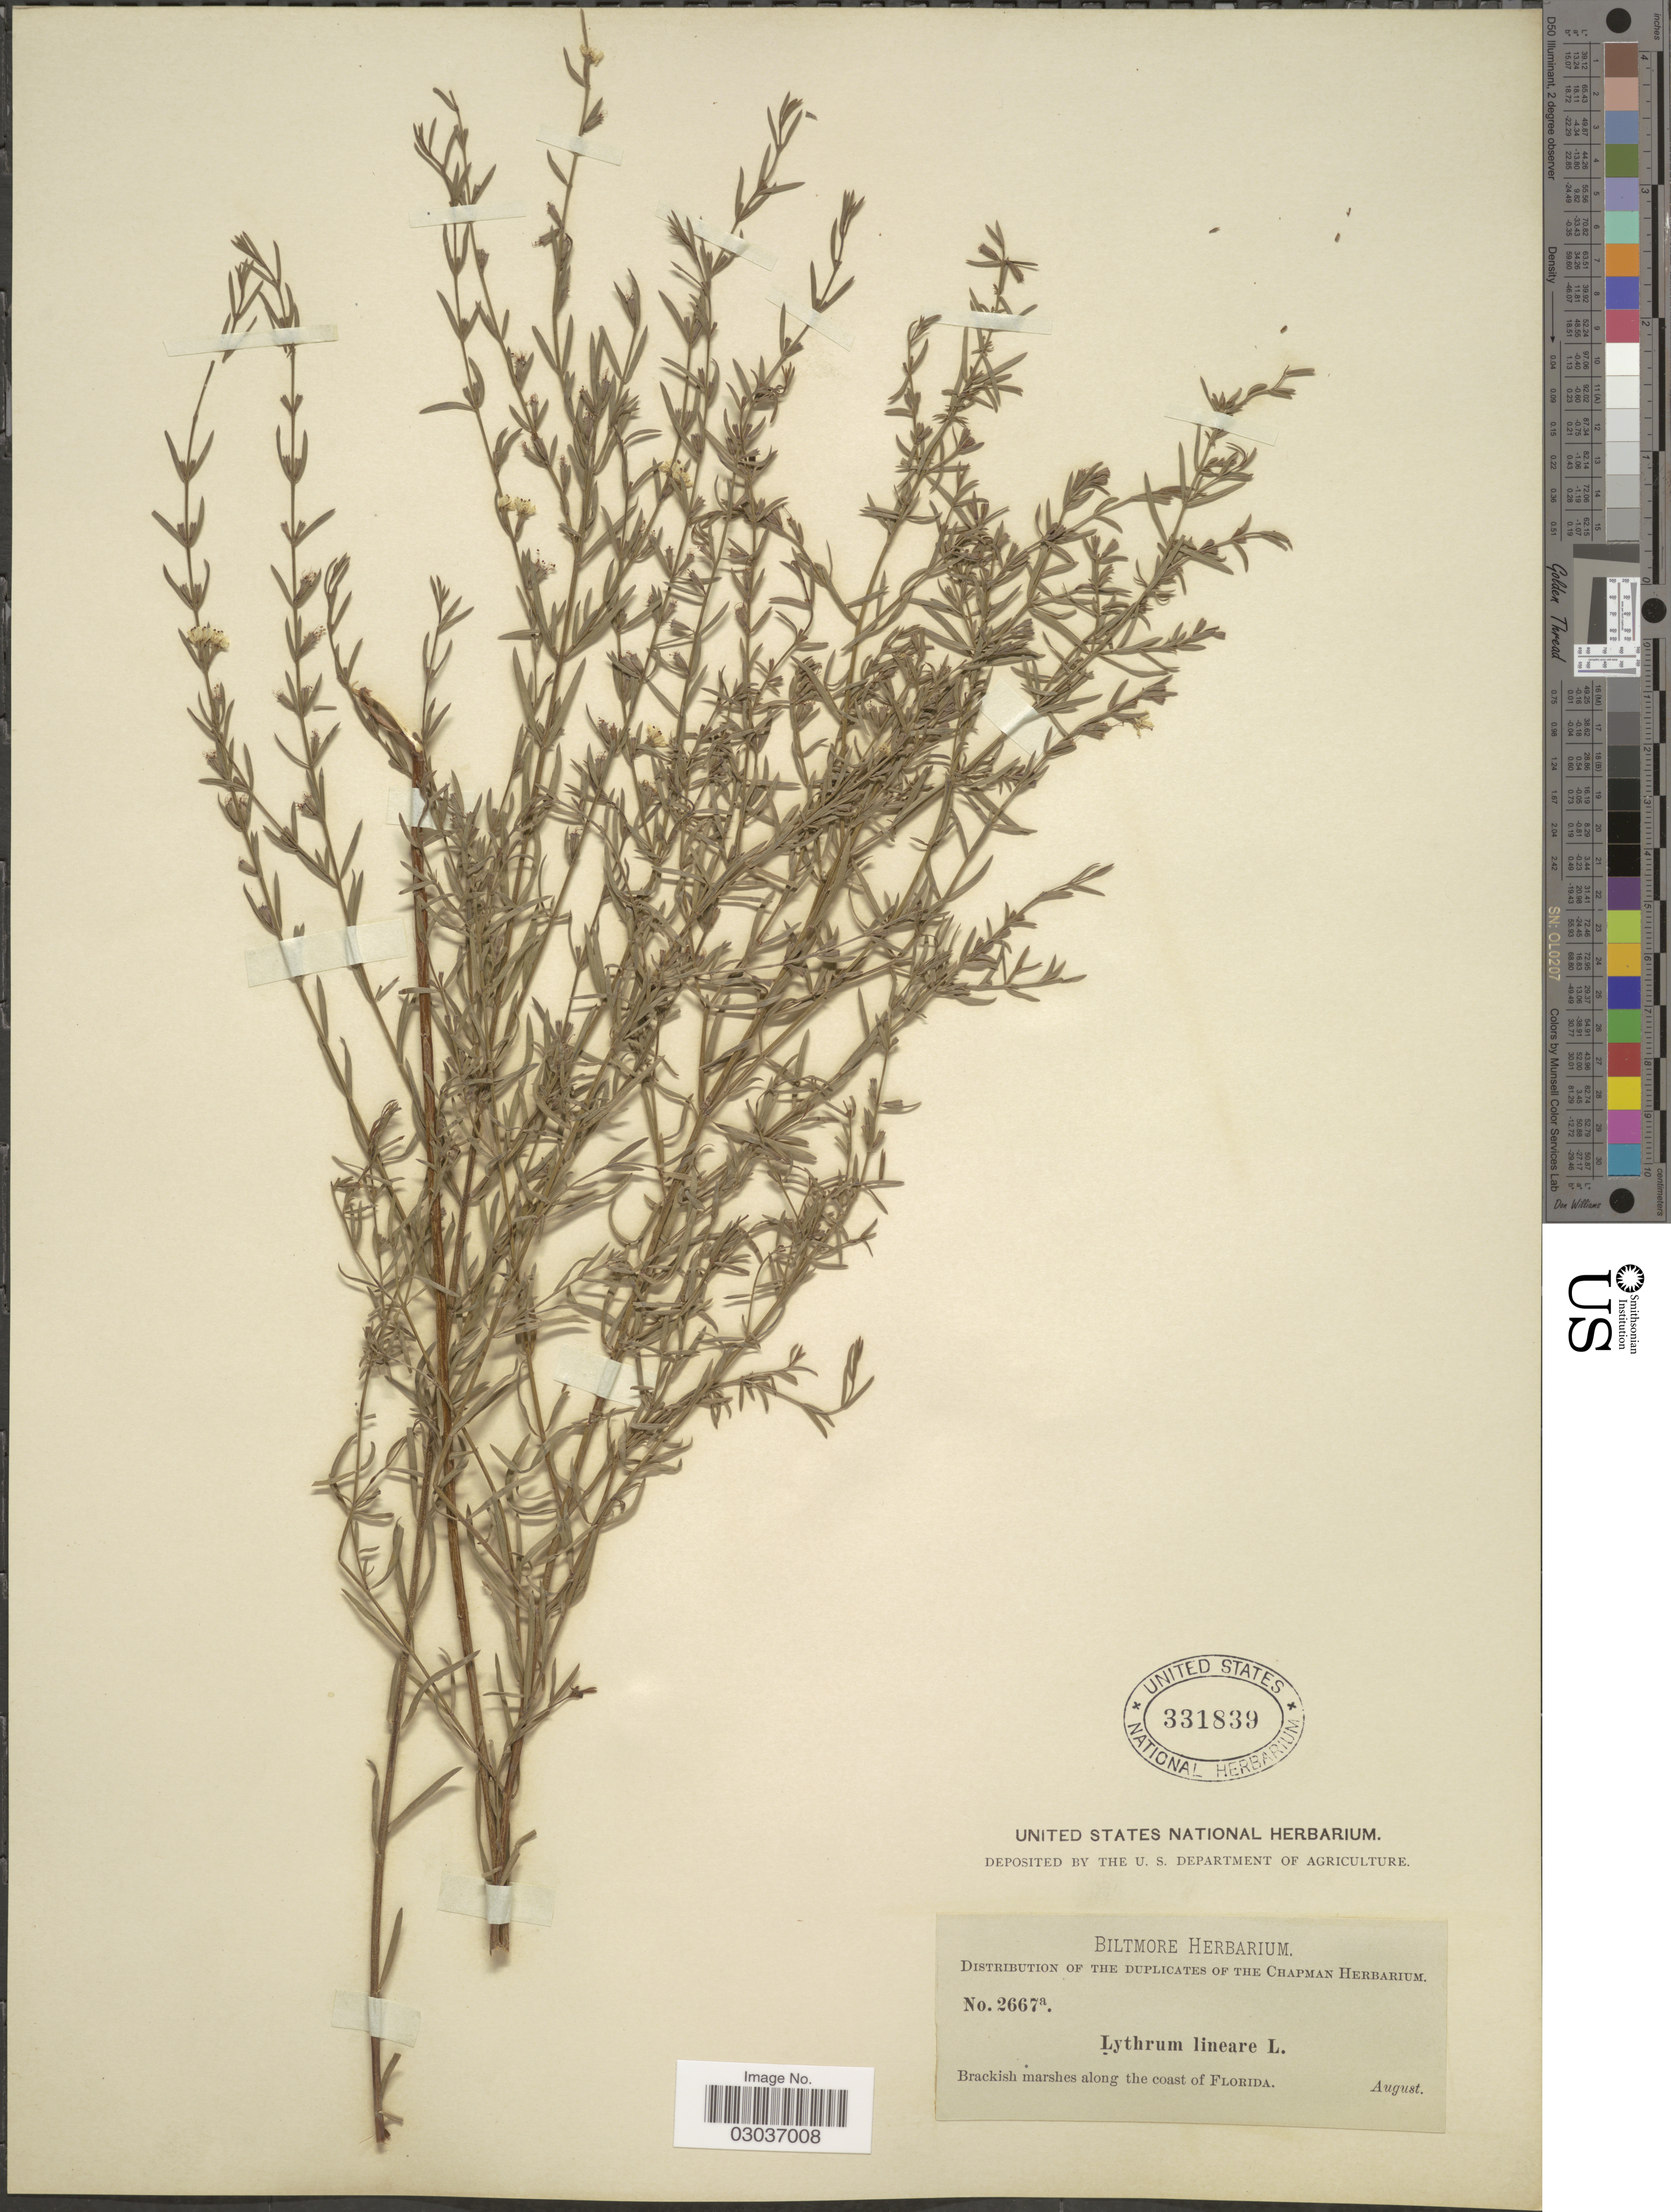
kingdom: Plantae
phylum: Tracheophyta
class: Magnoliopsida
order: Myrtales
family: Lythraceae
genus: Lythrum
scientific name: Lythrum lineare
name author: L.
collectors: ex herb. Biltmore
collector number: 2667a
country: United States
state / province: Florida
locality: Brakish marshes along the coast of Florida.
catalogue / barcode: US 331839